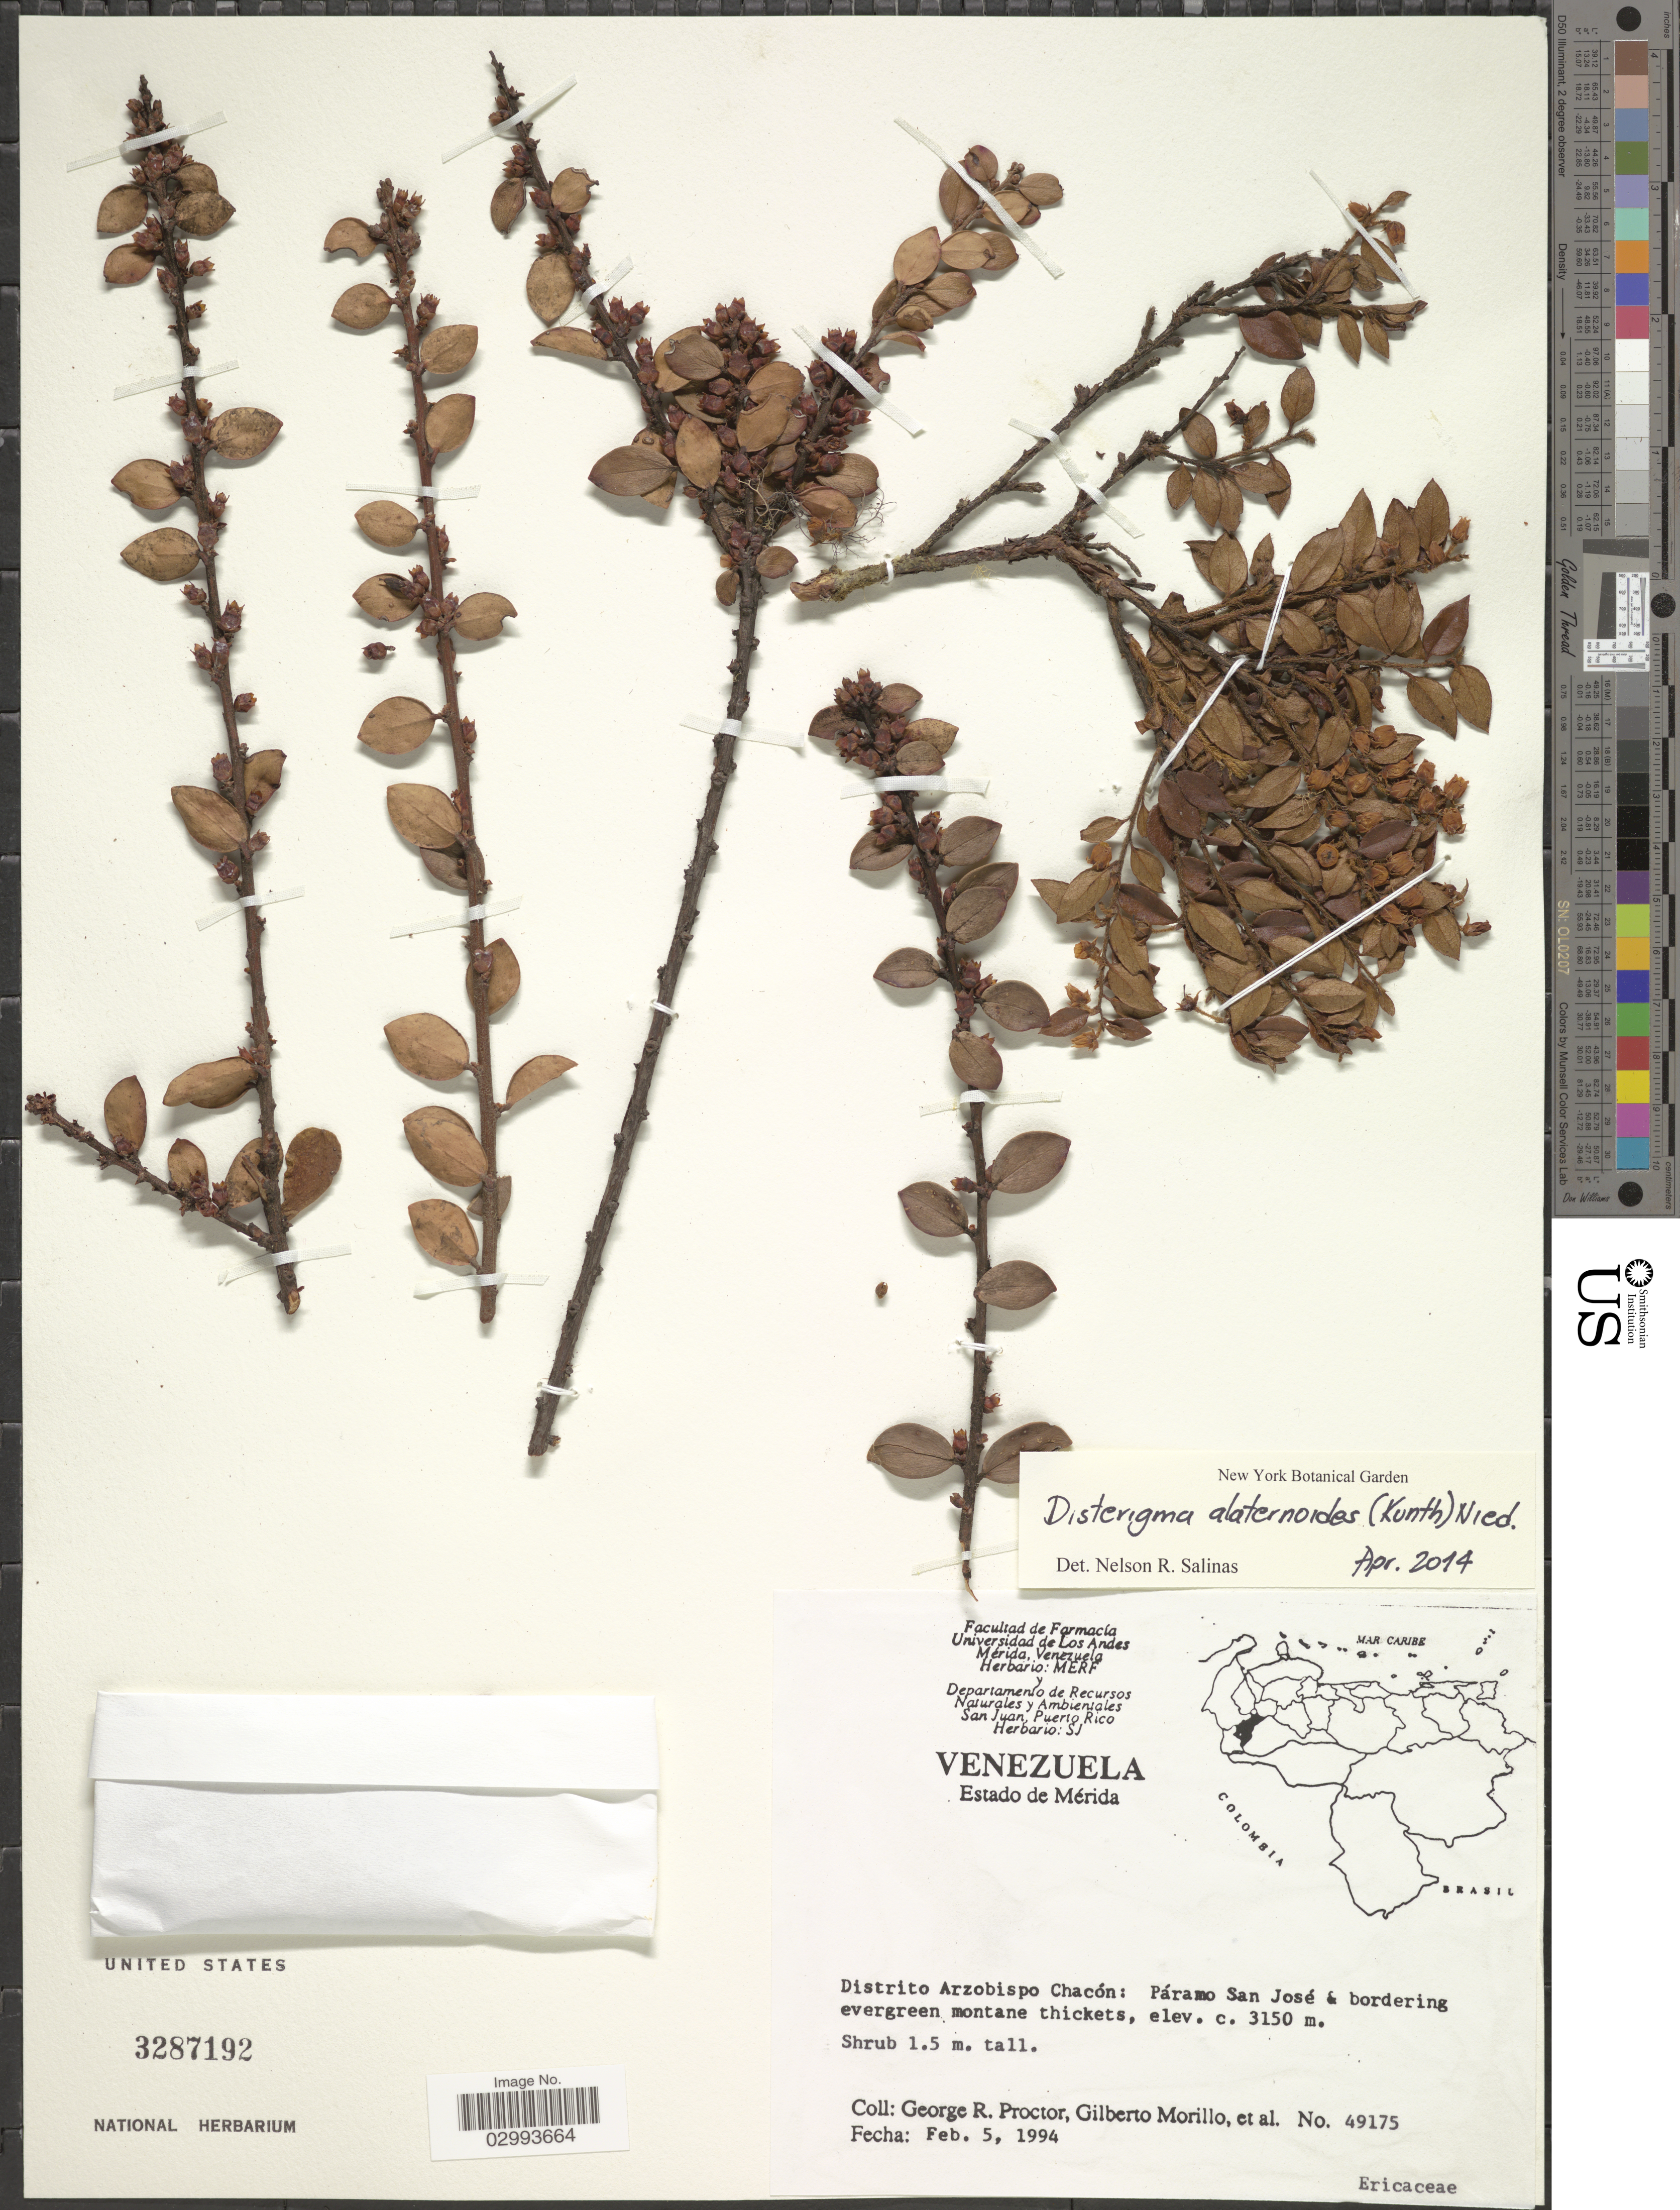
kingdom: Plantae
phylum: Tracheophyta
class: Magnoliopsida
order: Ericales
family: Ericaceae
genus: Disterigma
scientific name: Disterigma alaternoides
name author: (Kunth) Nied.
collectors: G. R. Proctor, G. N. Morillo & et al.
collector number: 49175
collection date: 1994-02-05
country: Venezuela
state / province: Mérida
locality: Distrito Arzobispo Chacón: Páramo San José & bordering evergreen montane thickets.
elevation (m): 3150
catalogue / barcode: US 3287192